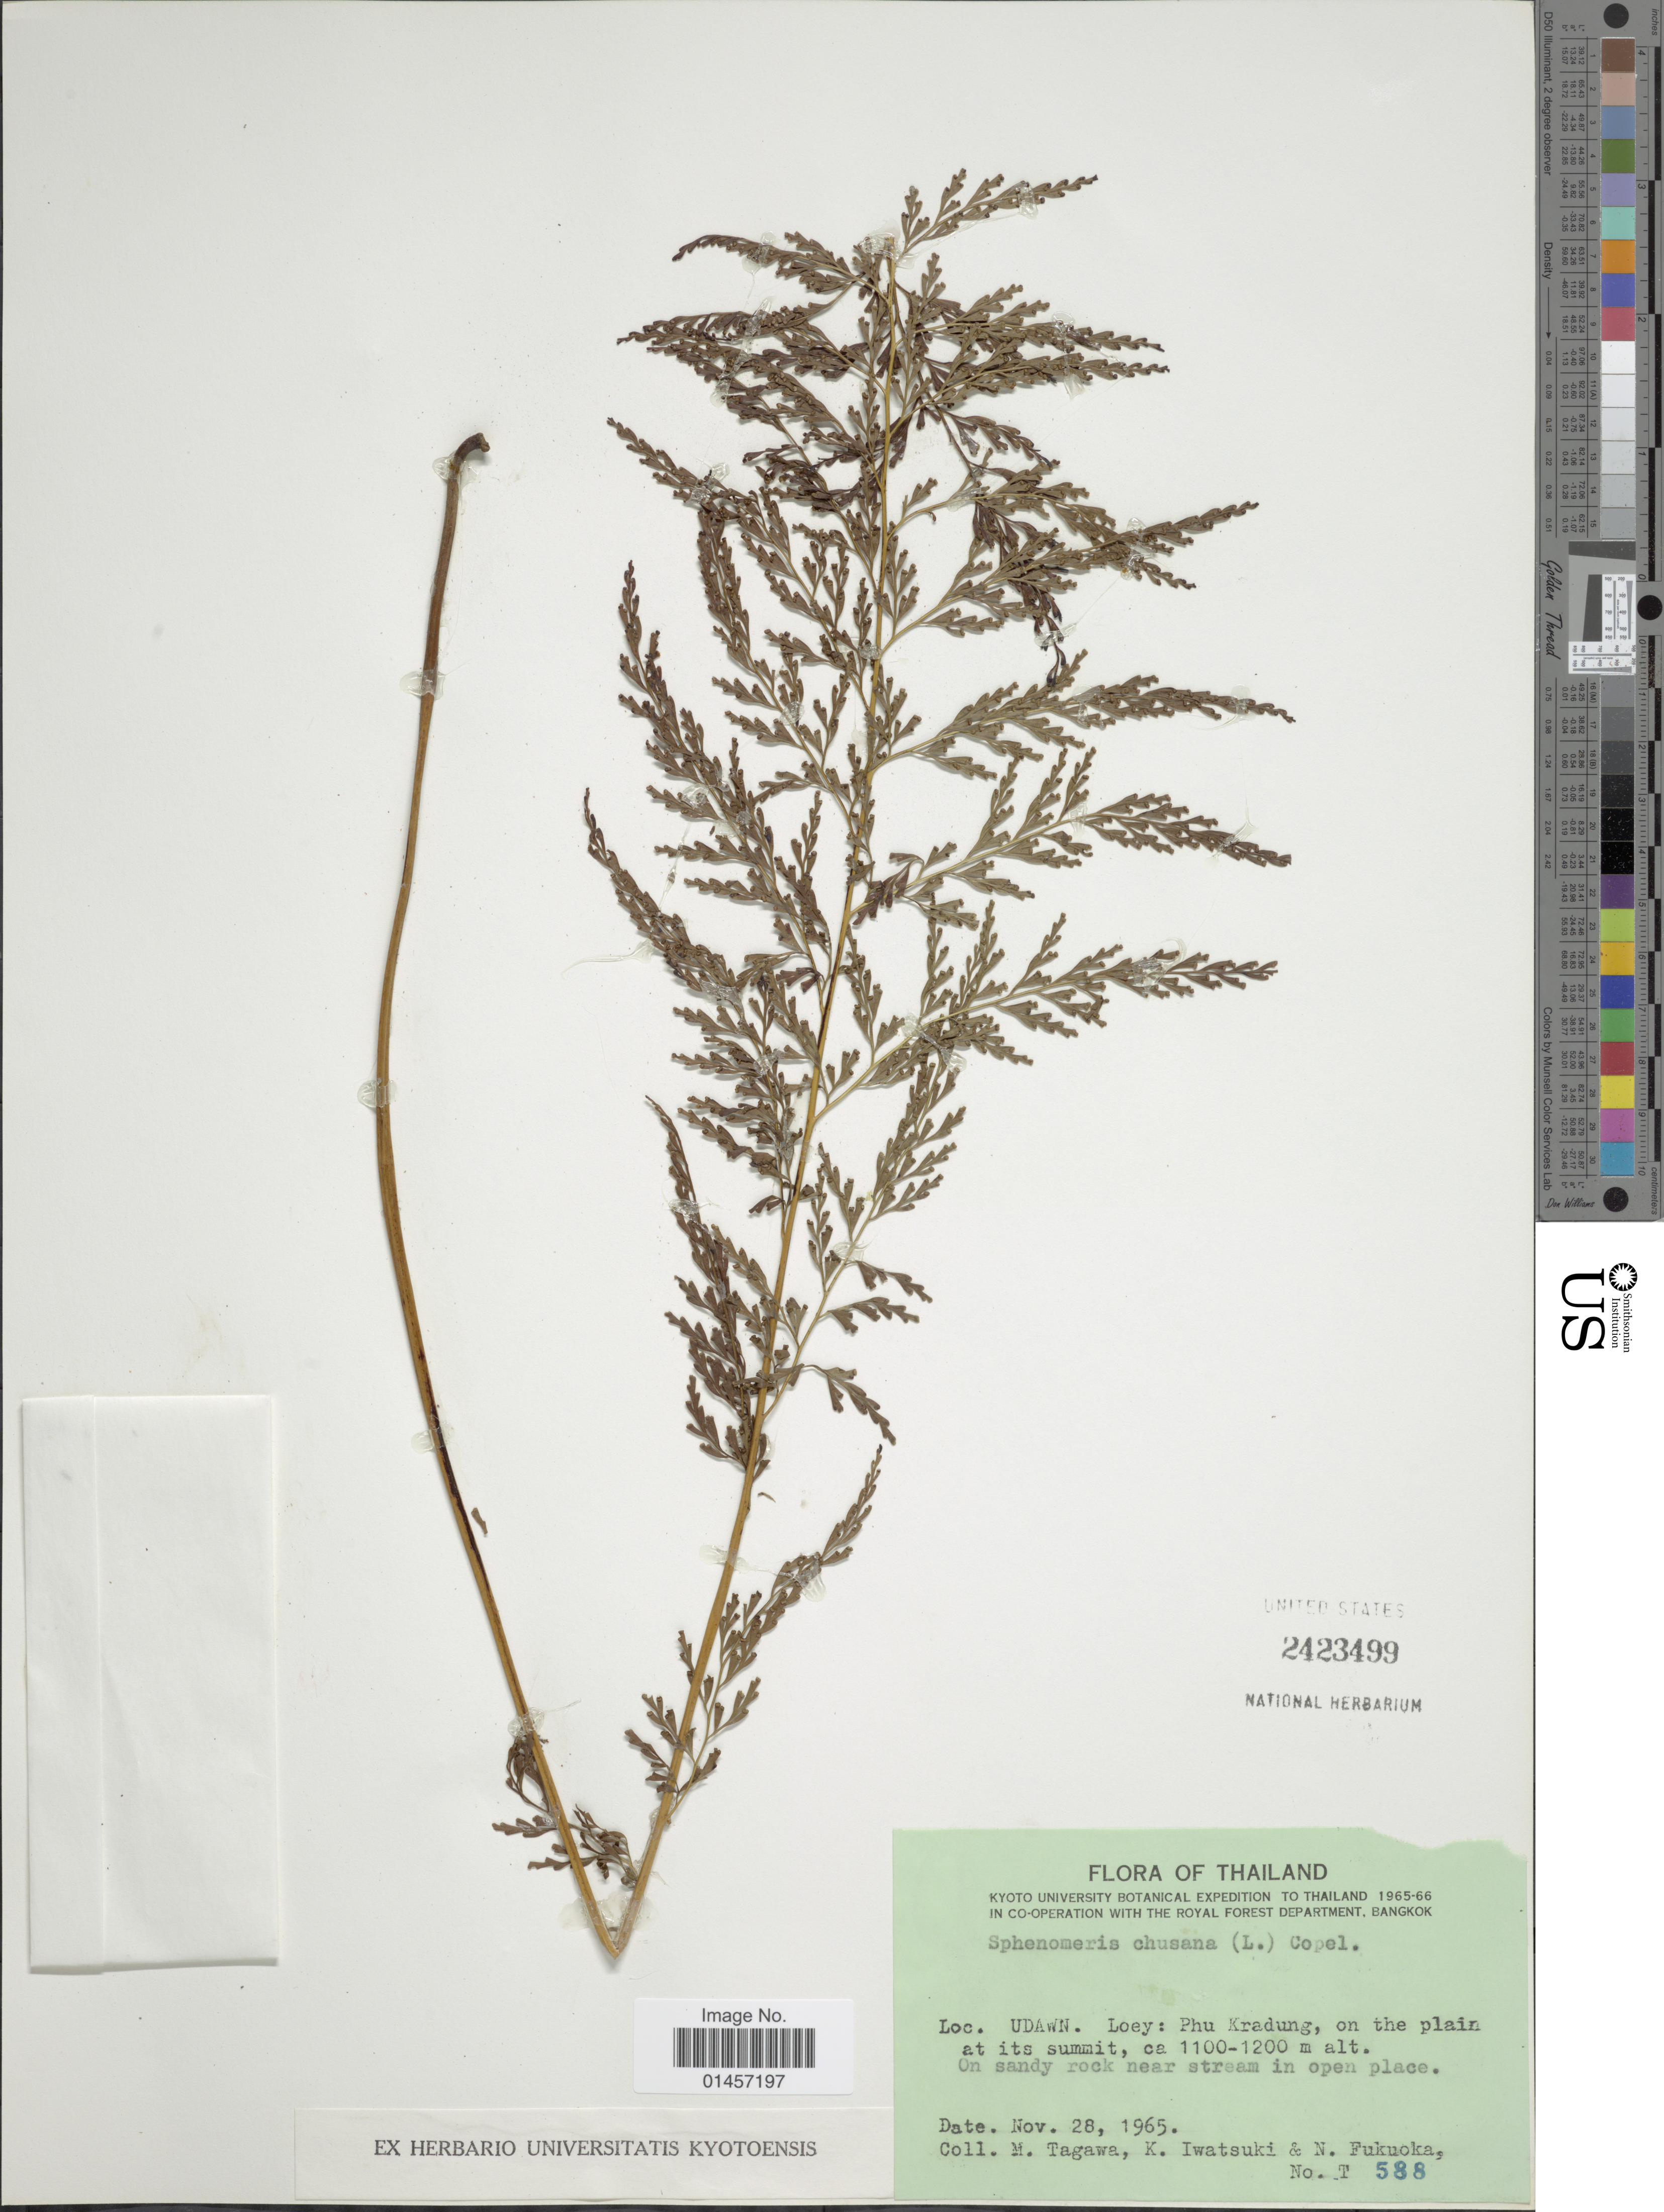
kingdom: Plantae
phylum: Tracheophyta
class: Polypodiopsida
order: Polypodiales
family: Lindsaeaceae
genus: Sphenomeris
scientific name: Sphenomeris chinensis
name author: (L.) Maxon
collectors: M. Tagawa, K. Iwatsuki & N. Fukuoka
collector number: T588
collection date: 1965-11-28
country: Thailand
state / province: Loei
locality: Udawn, Loey: Phu Kradung, on the plain at its summit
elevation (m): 1100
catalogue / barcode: US 2423499